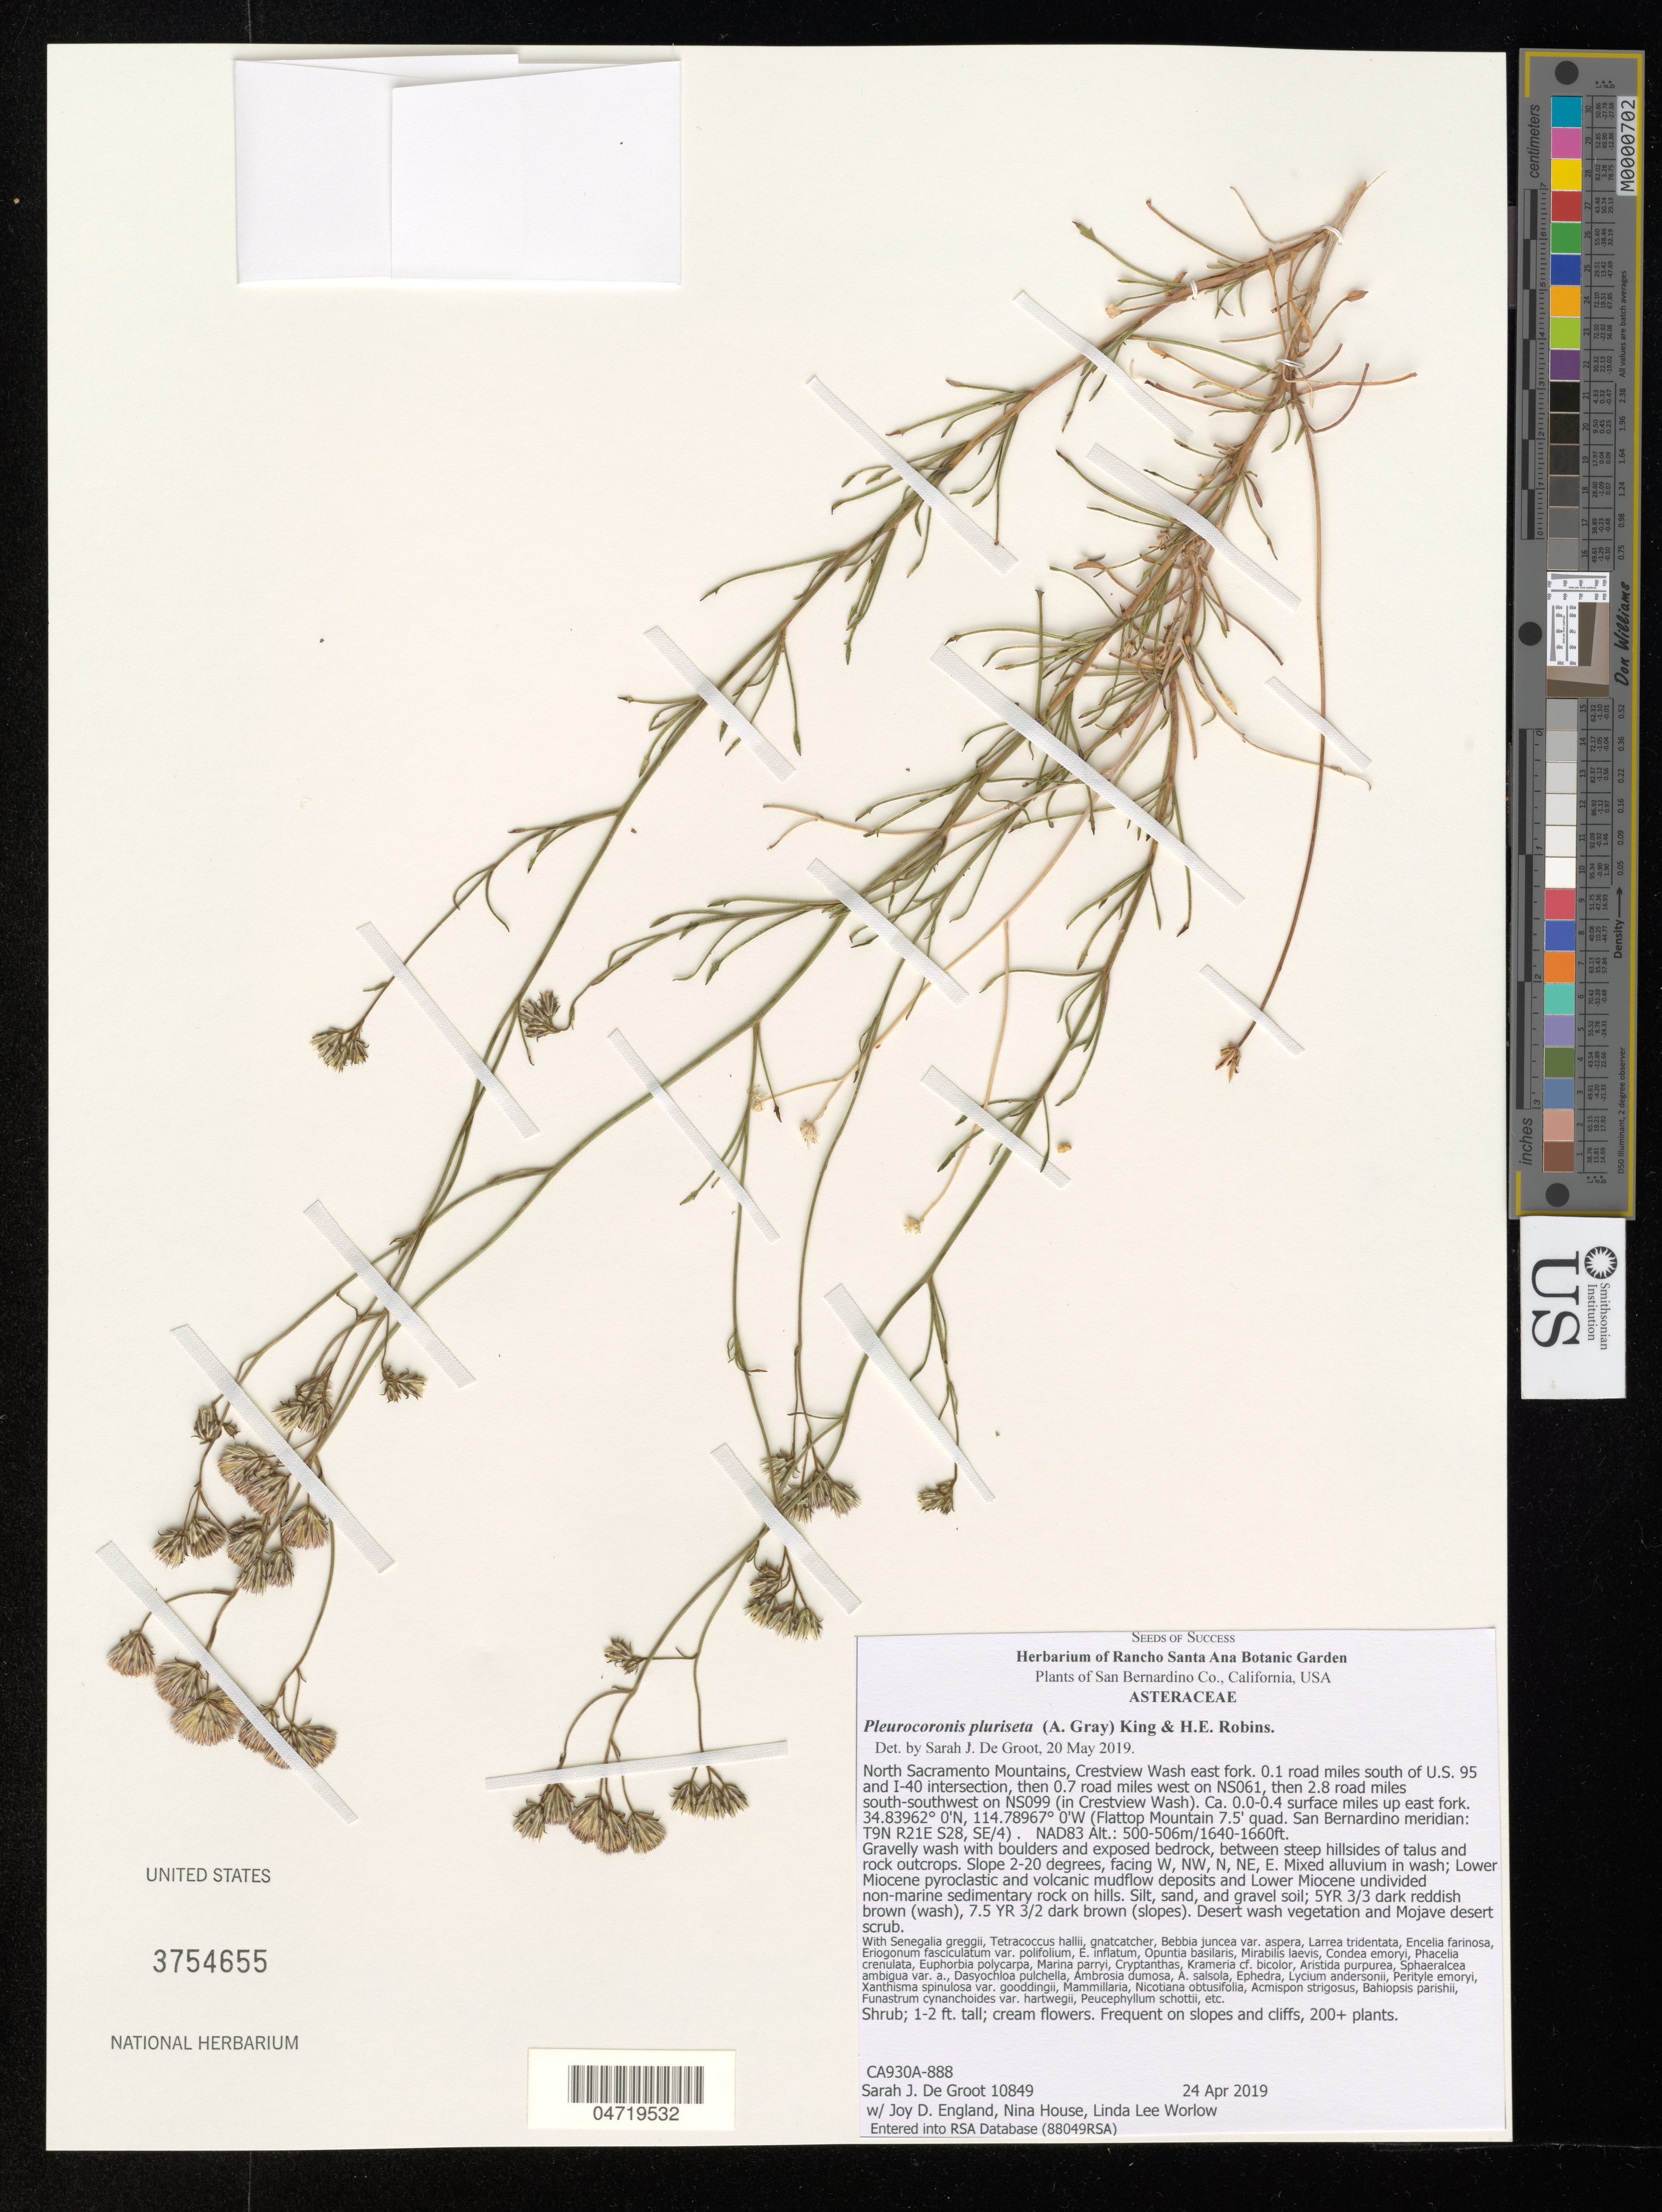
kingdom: Plantae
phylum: Tracheophyta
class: Magnoliopsida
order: Asterales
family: Asteraceae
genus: Pleurocoronis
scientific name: Pleurocoronis pluriseta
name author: (A. Gray) R.M. King & H. Rob.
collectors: S. De Groot, J. England, N. House & L. Worlow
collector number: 10849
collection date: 2019-04-24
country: United States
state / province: California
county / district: San Bernardino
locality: San Bernardino Co. North Sacramento Mountains, Crestview Wash east fork. 0.1 road miles south of U.S. 95 and I-40 intersection, then 0.7 road miles west on NS061, then 2.8 road miles south-southwest on NS099 (in Crestview Wash). Ca. 0.0-0.4 surface miles up east fork. (Flattop Mountain 7.5' quad. San Bernardino meridian: T9N R21E S28, SE/4). NAD83.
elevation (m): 500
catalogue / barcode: US 3754655